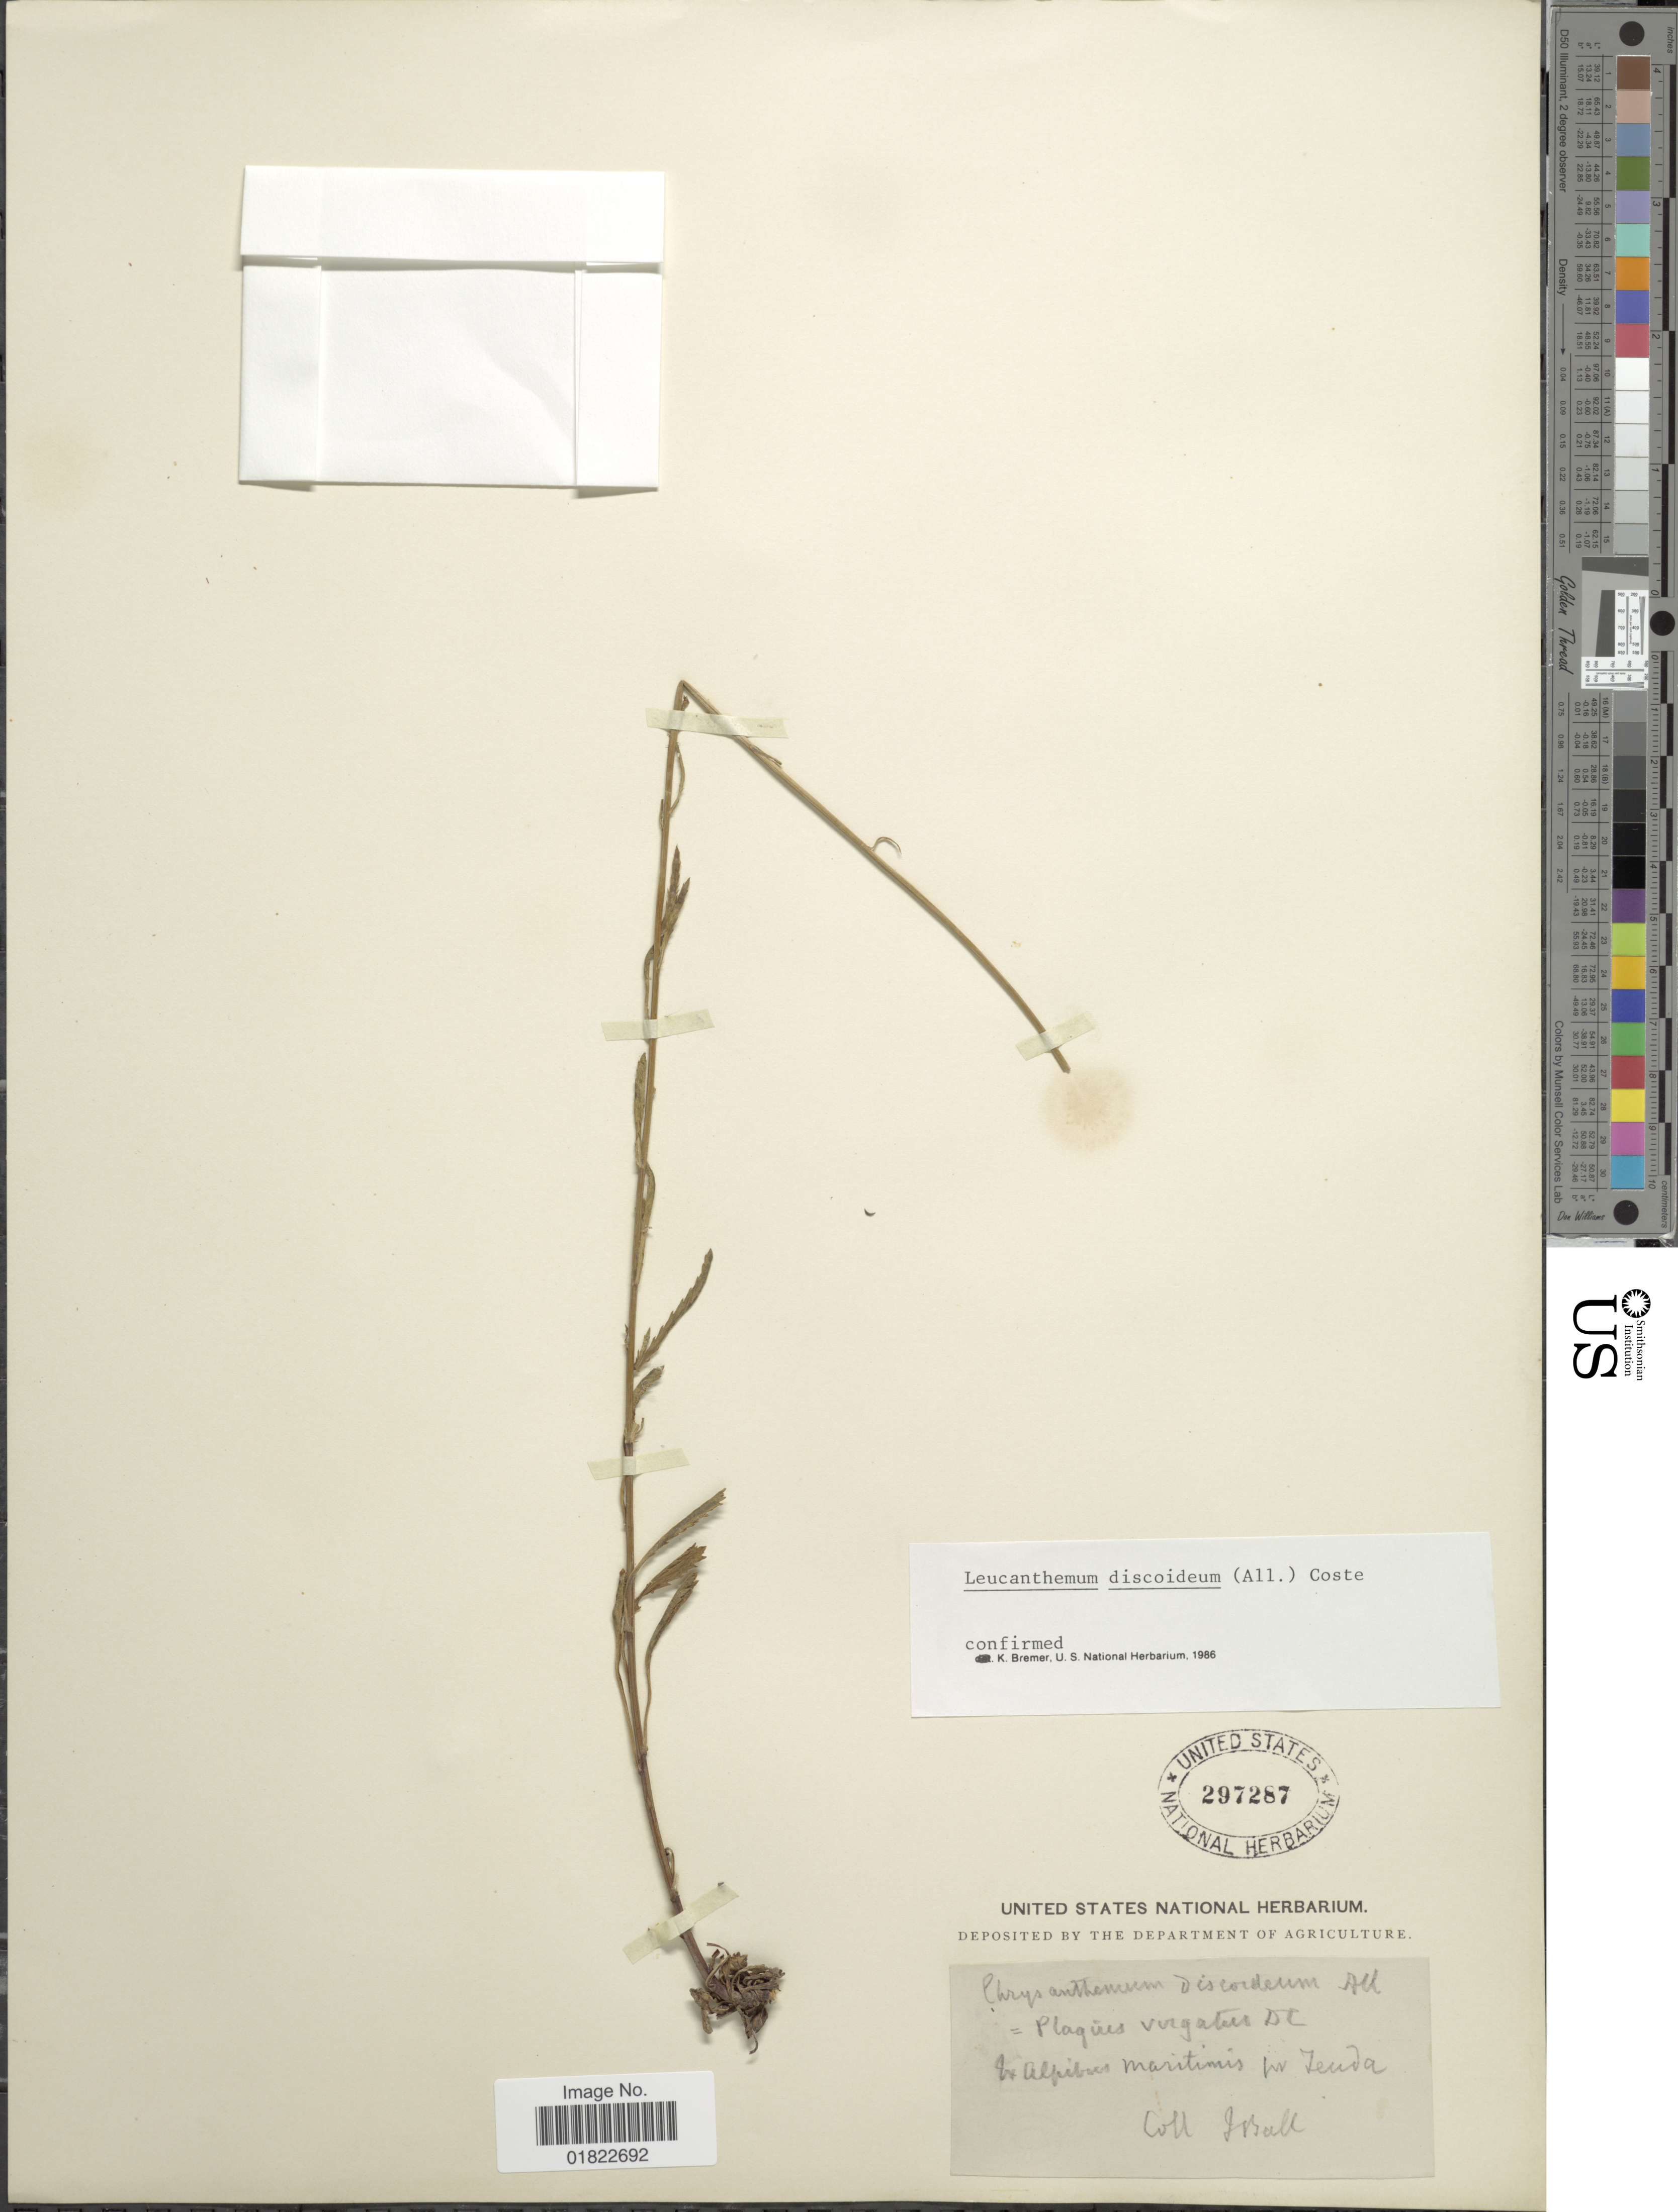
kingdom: Plantae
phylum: Tracheophyta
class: Magnoliopsida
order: Asterales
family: Asteraceae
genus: Leucanthemum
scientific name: Leucanthemum discoideum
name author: (All.) Coste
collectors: J. Ball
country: France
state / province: Corsica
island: Corse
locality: In alpibus maritimis pr Tenda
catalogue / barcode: US 297287